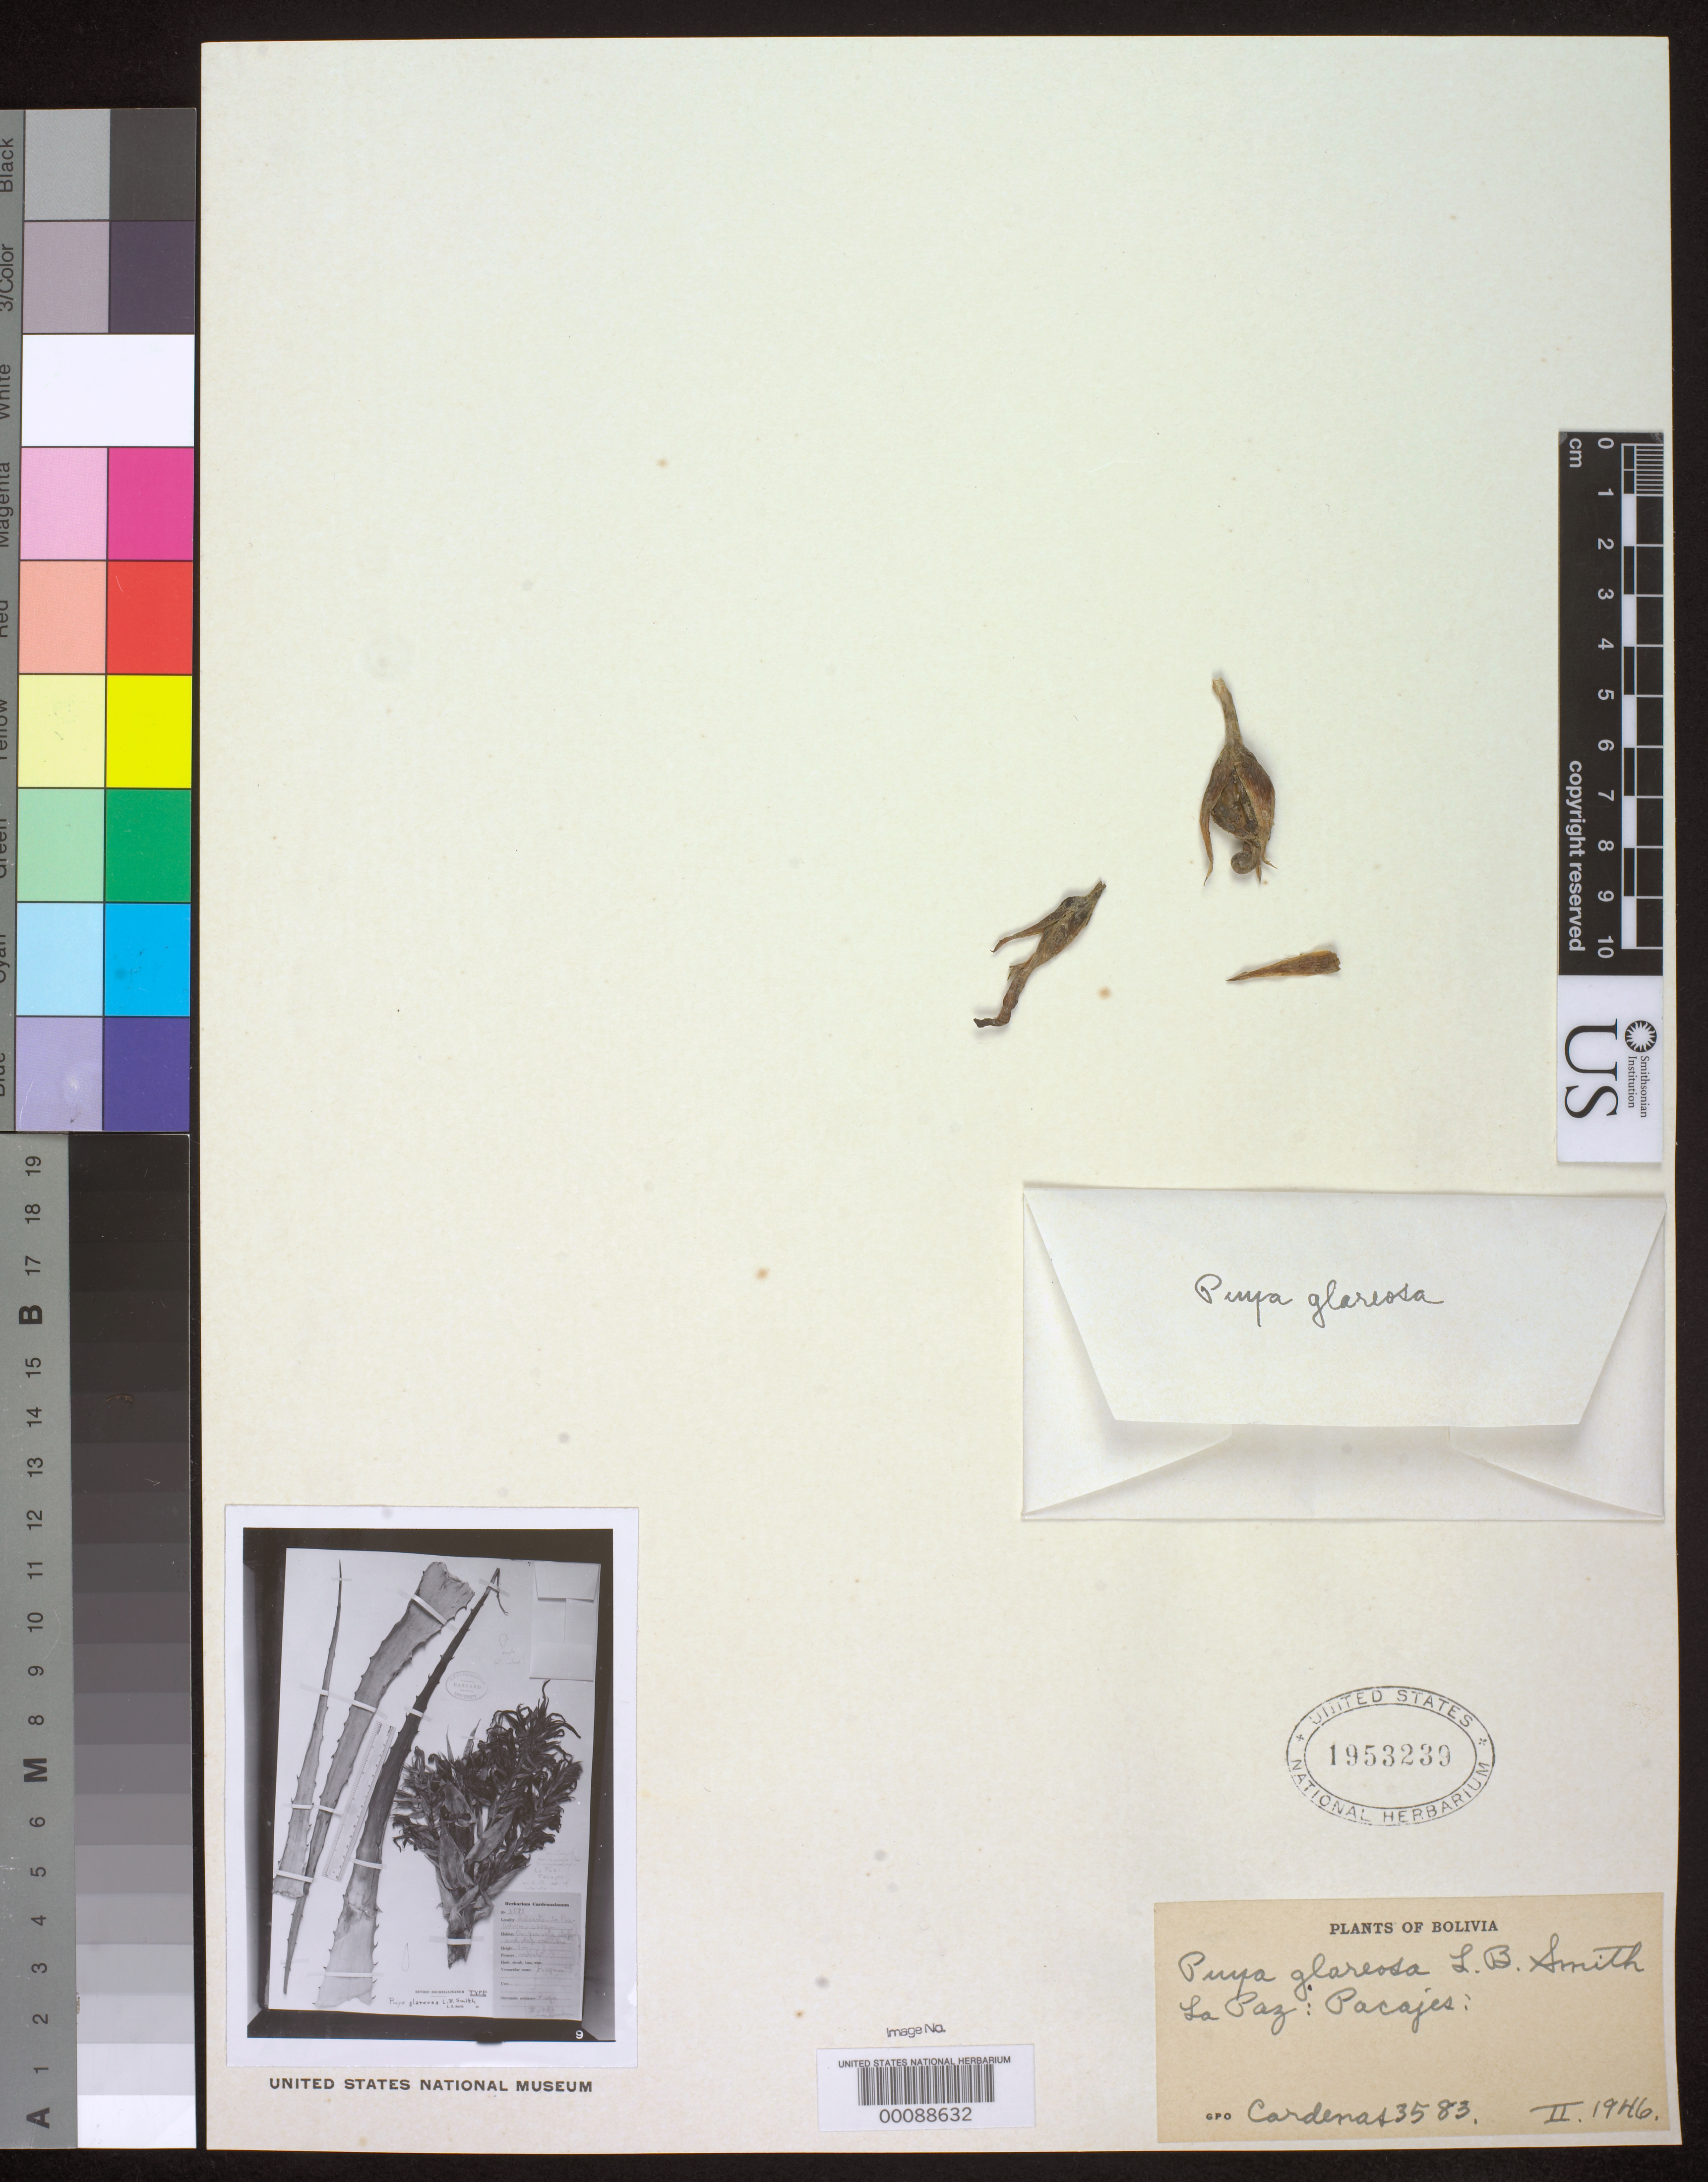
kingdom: Plantae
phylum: Tracheophyta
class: Liliopsida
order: Poales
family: Bromeliaceae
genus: Puya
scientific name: Puya glareosa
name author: L.B. Sm.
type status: Isotype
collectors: M. Cárdenas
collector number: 3583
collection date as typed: Feb 1946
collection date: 1946-02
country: Bolivia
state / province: La Paz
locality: Pacajes, Calacoto.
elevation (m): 3600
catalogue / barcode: US 1953239